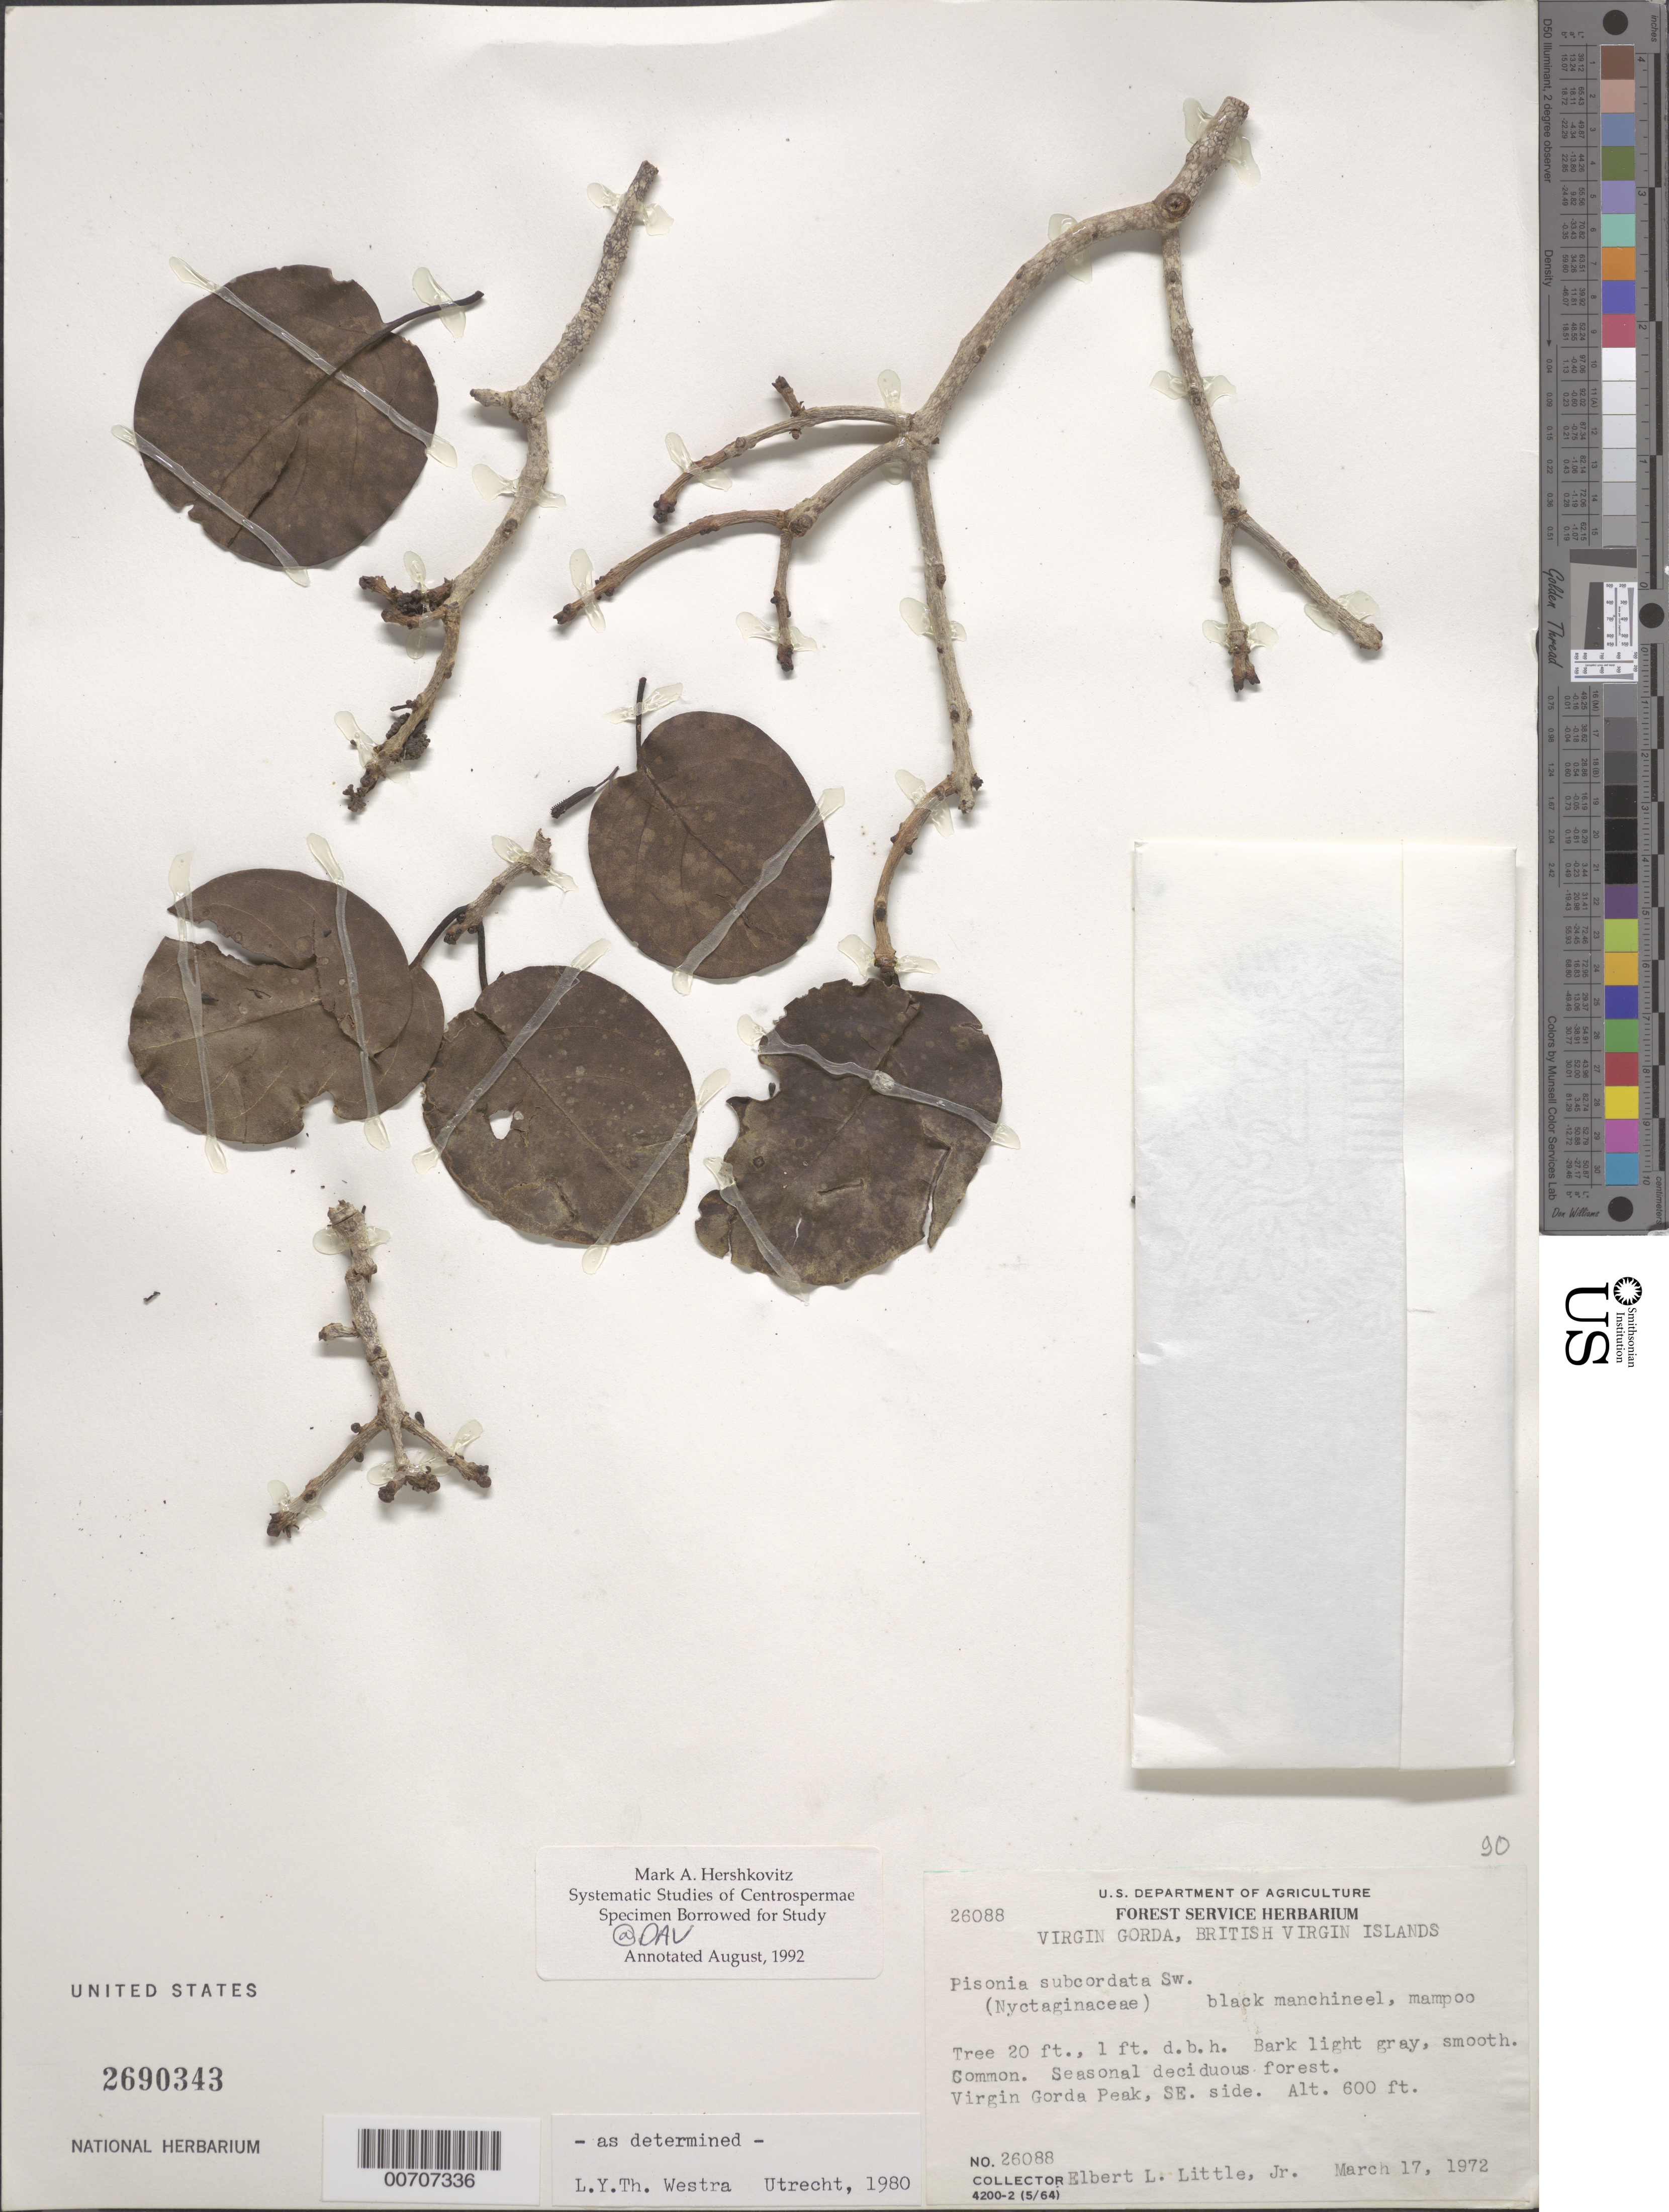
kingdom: Plantae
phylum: Tracheophyta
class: Magnoliopsida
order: Caryophyllales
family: Nyctaginaceae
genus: Pisonia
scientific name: Pisonia subcordata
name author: Sw.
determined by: Westra, L. Y. T., (U), Nationaal Herbarium Nederland, Utrecht University branch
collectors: E. L. Little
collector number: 26088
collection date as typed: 17 Mar 1972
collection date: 1972-03-17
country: British Virgin Islands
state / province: Virgin Gorda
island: Virgin Gorda Island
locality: Virgin Gorda Peak, SE side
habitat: Seasonal deciduous forest.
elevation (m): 183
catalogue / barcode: US 2690343